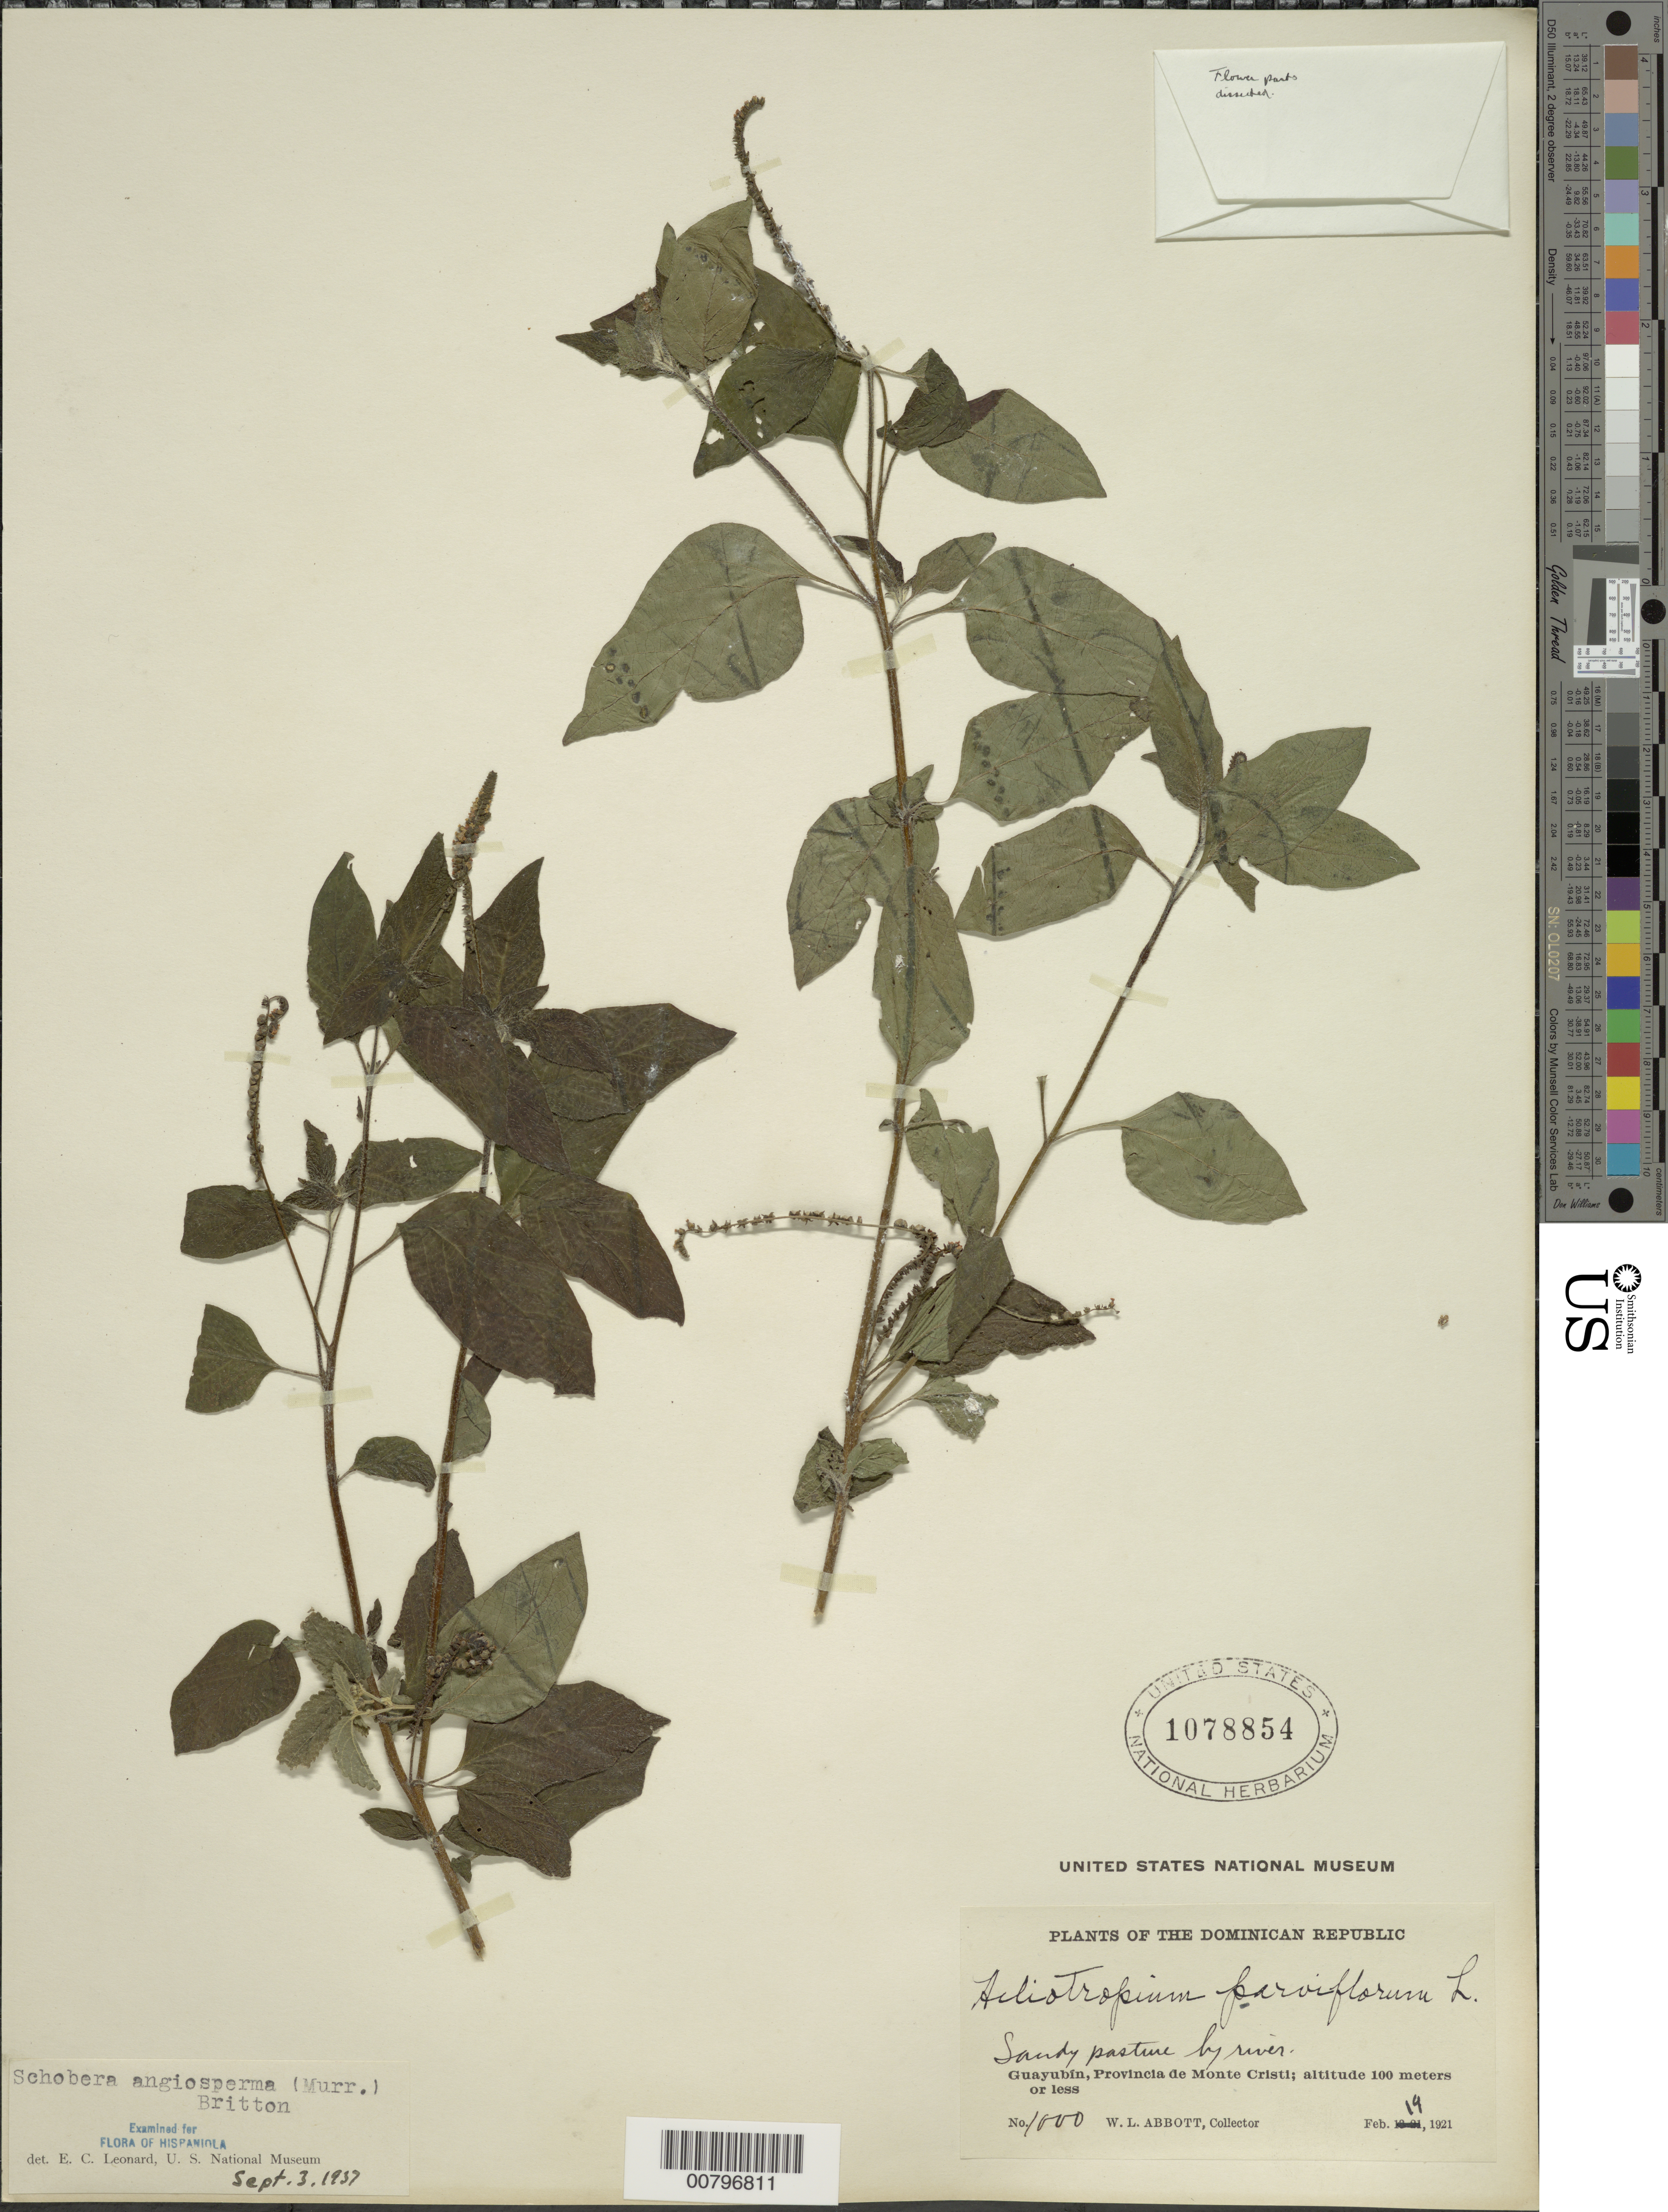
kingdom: Plantae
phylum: Tracheophyta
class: Magnoliopsida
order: Boraginales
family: Heliotropiaceae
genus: Heliotropium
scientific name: Heliotropium parviflorum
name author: L.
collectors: W. L. Abbott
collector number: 1000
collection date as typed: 19 Feb 1921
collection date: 1921-02-19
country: Dominican Republic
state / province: Monte Cristi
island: Hispaniola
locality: Guayubín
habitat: Sandy pasture by river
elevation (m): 100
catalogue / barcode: US 1078854